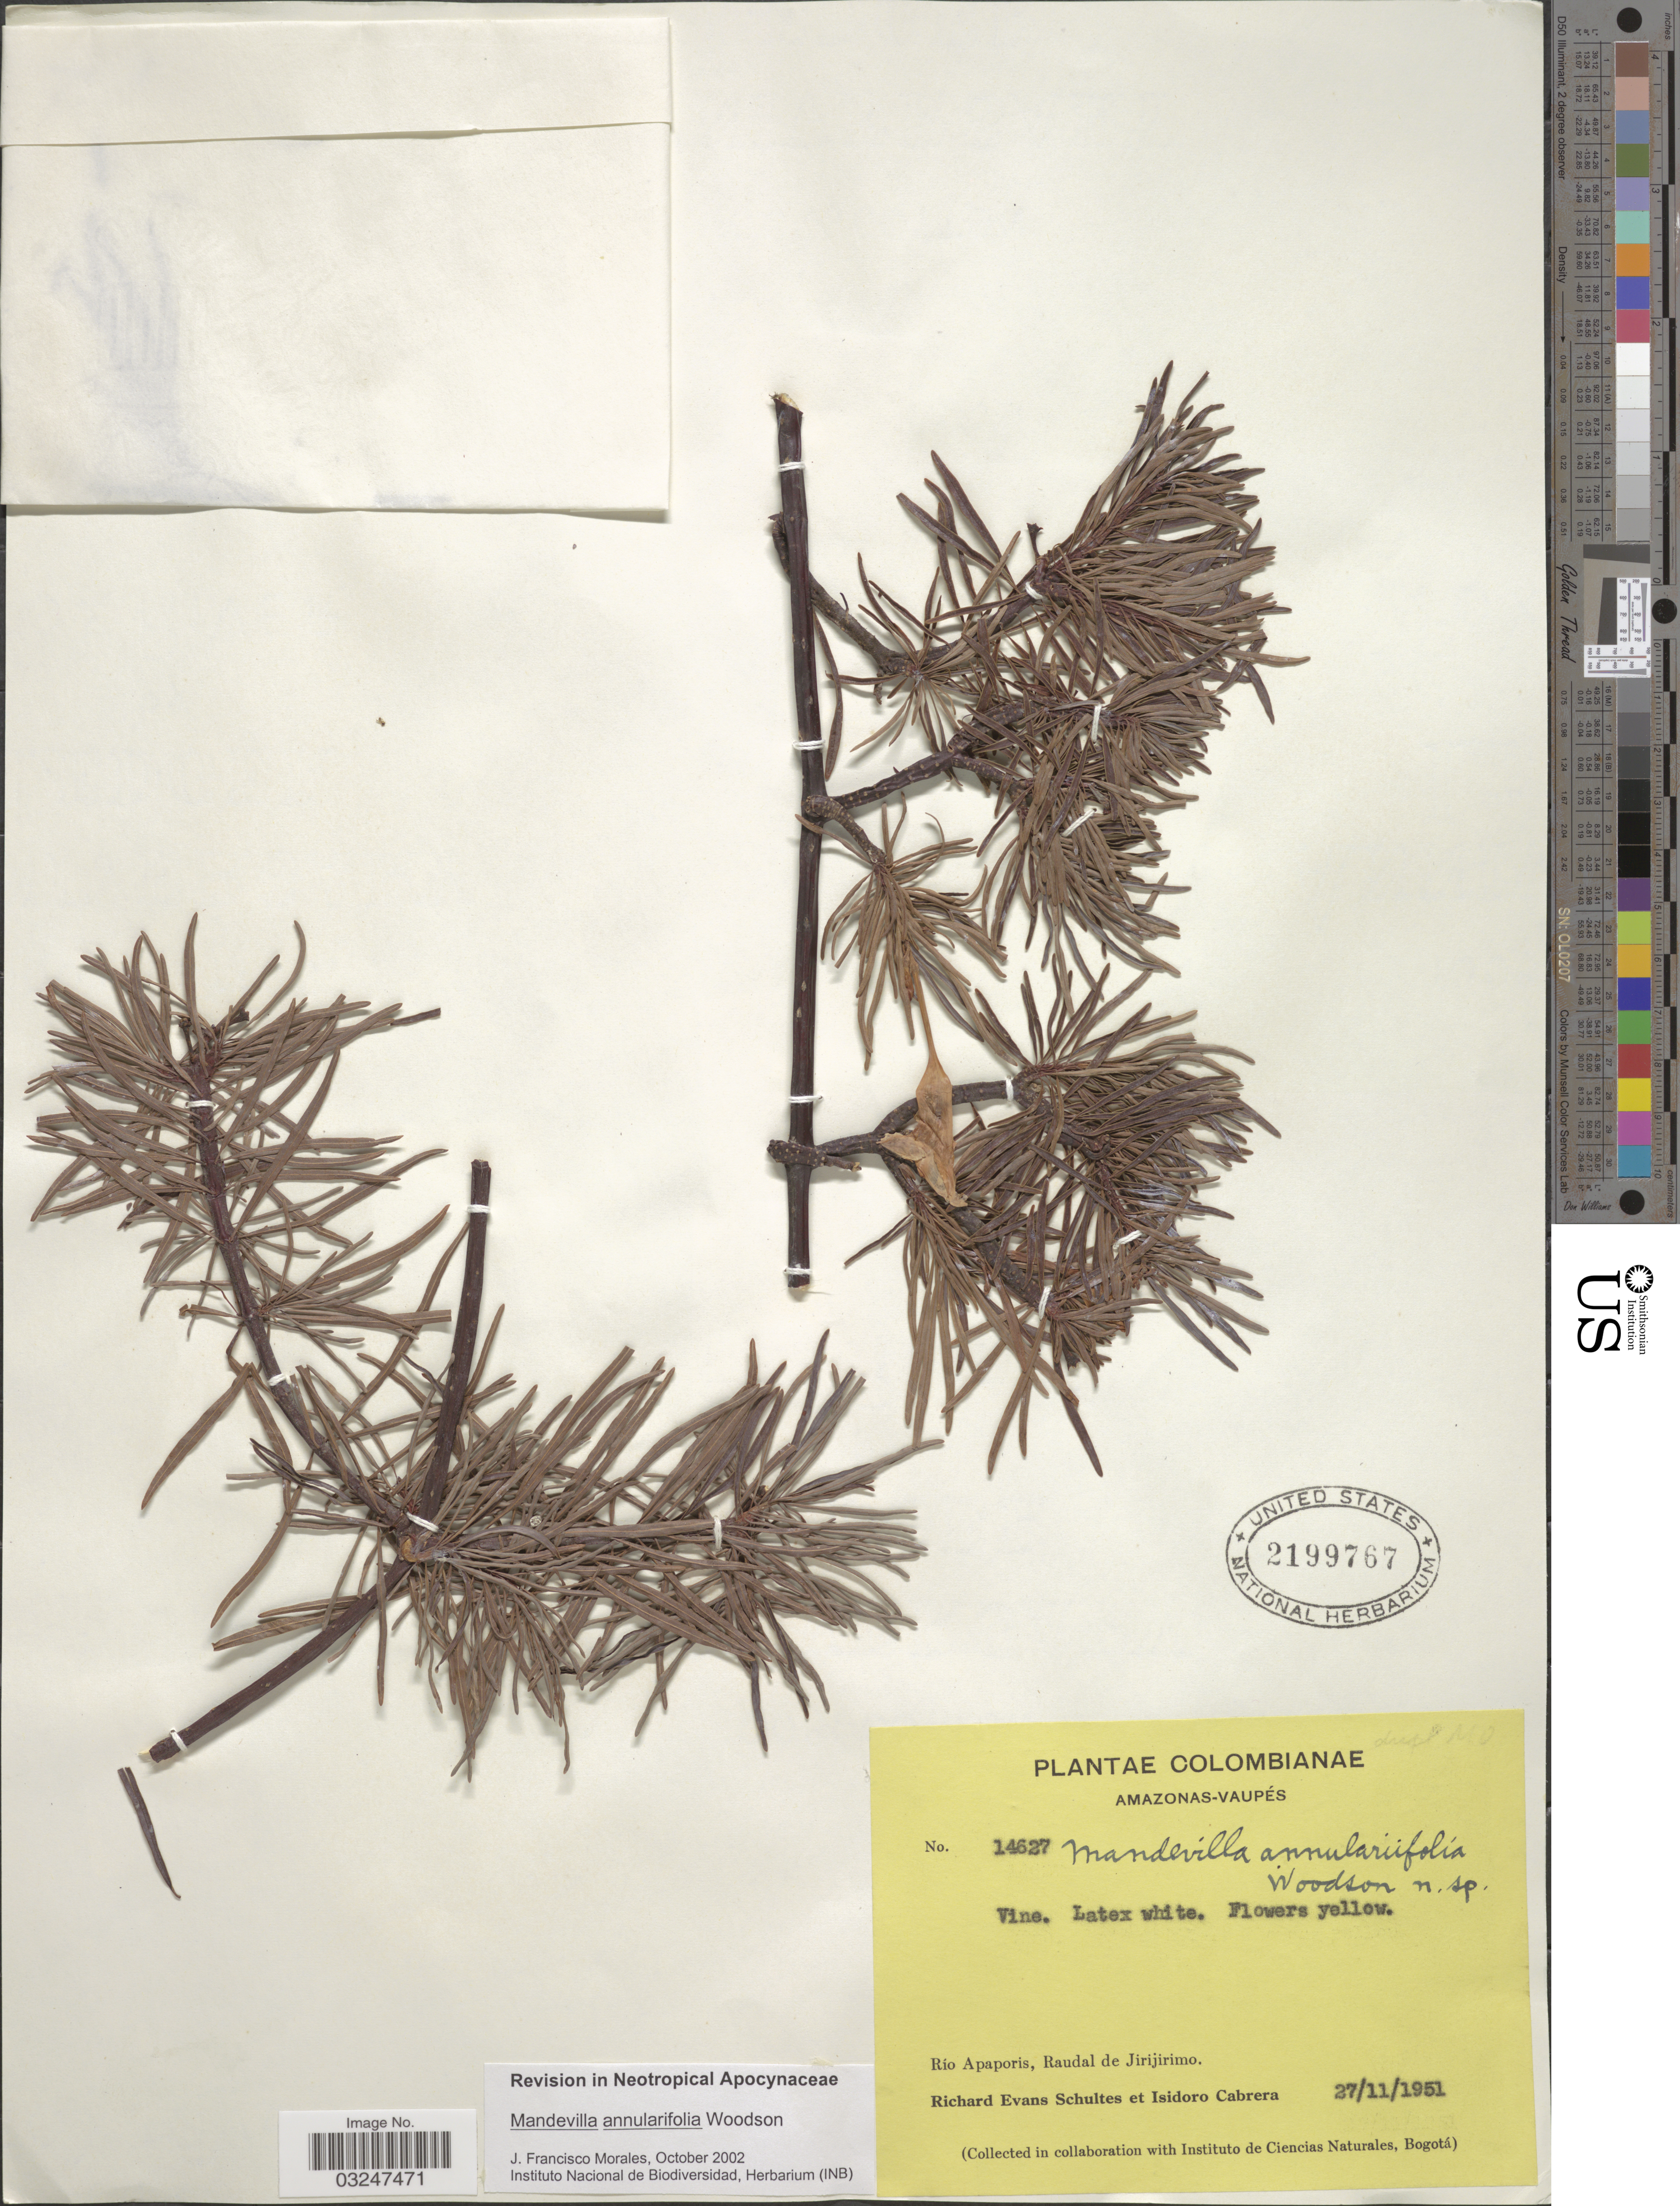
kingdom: Plantae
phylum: Tracheophyta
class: Magnoliopsida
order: Gentianales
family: Apocynaceae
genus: Mandevilla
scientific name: Mandevilla annulariifolia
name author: Woodson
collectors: R. E. Schultes & I. Cabrera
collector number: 14627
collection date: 1951-11-27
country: Colombia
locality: Amazonas-Vaupés, Río Apaporis, Raudal de Jirijirimo.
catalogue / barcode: US 2199767